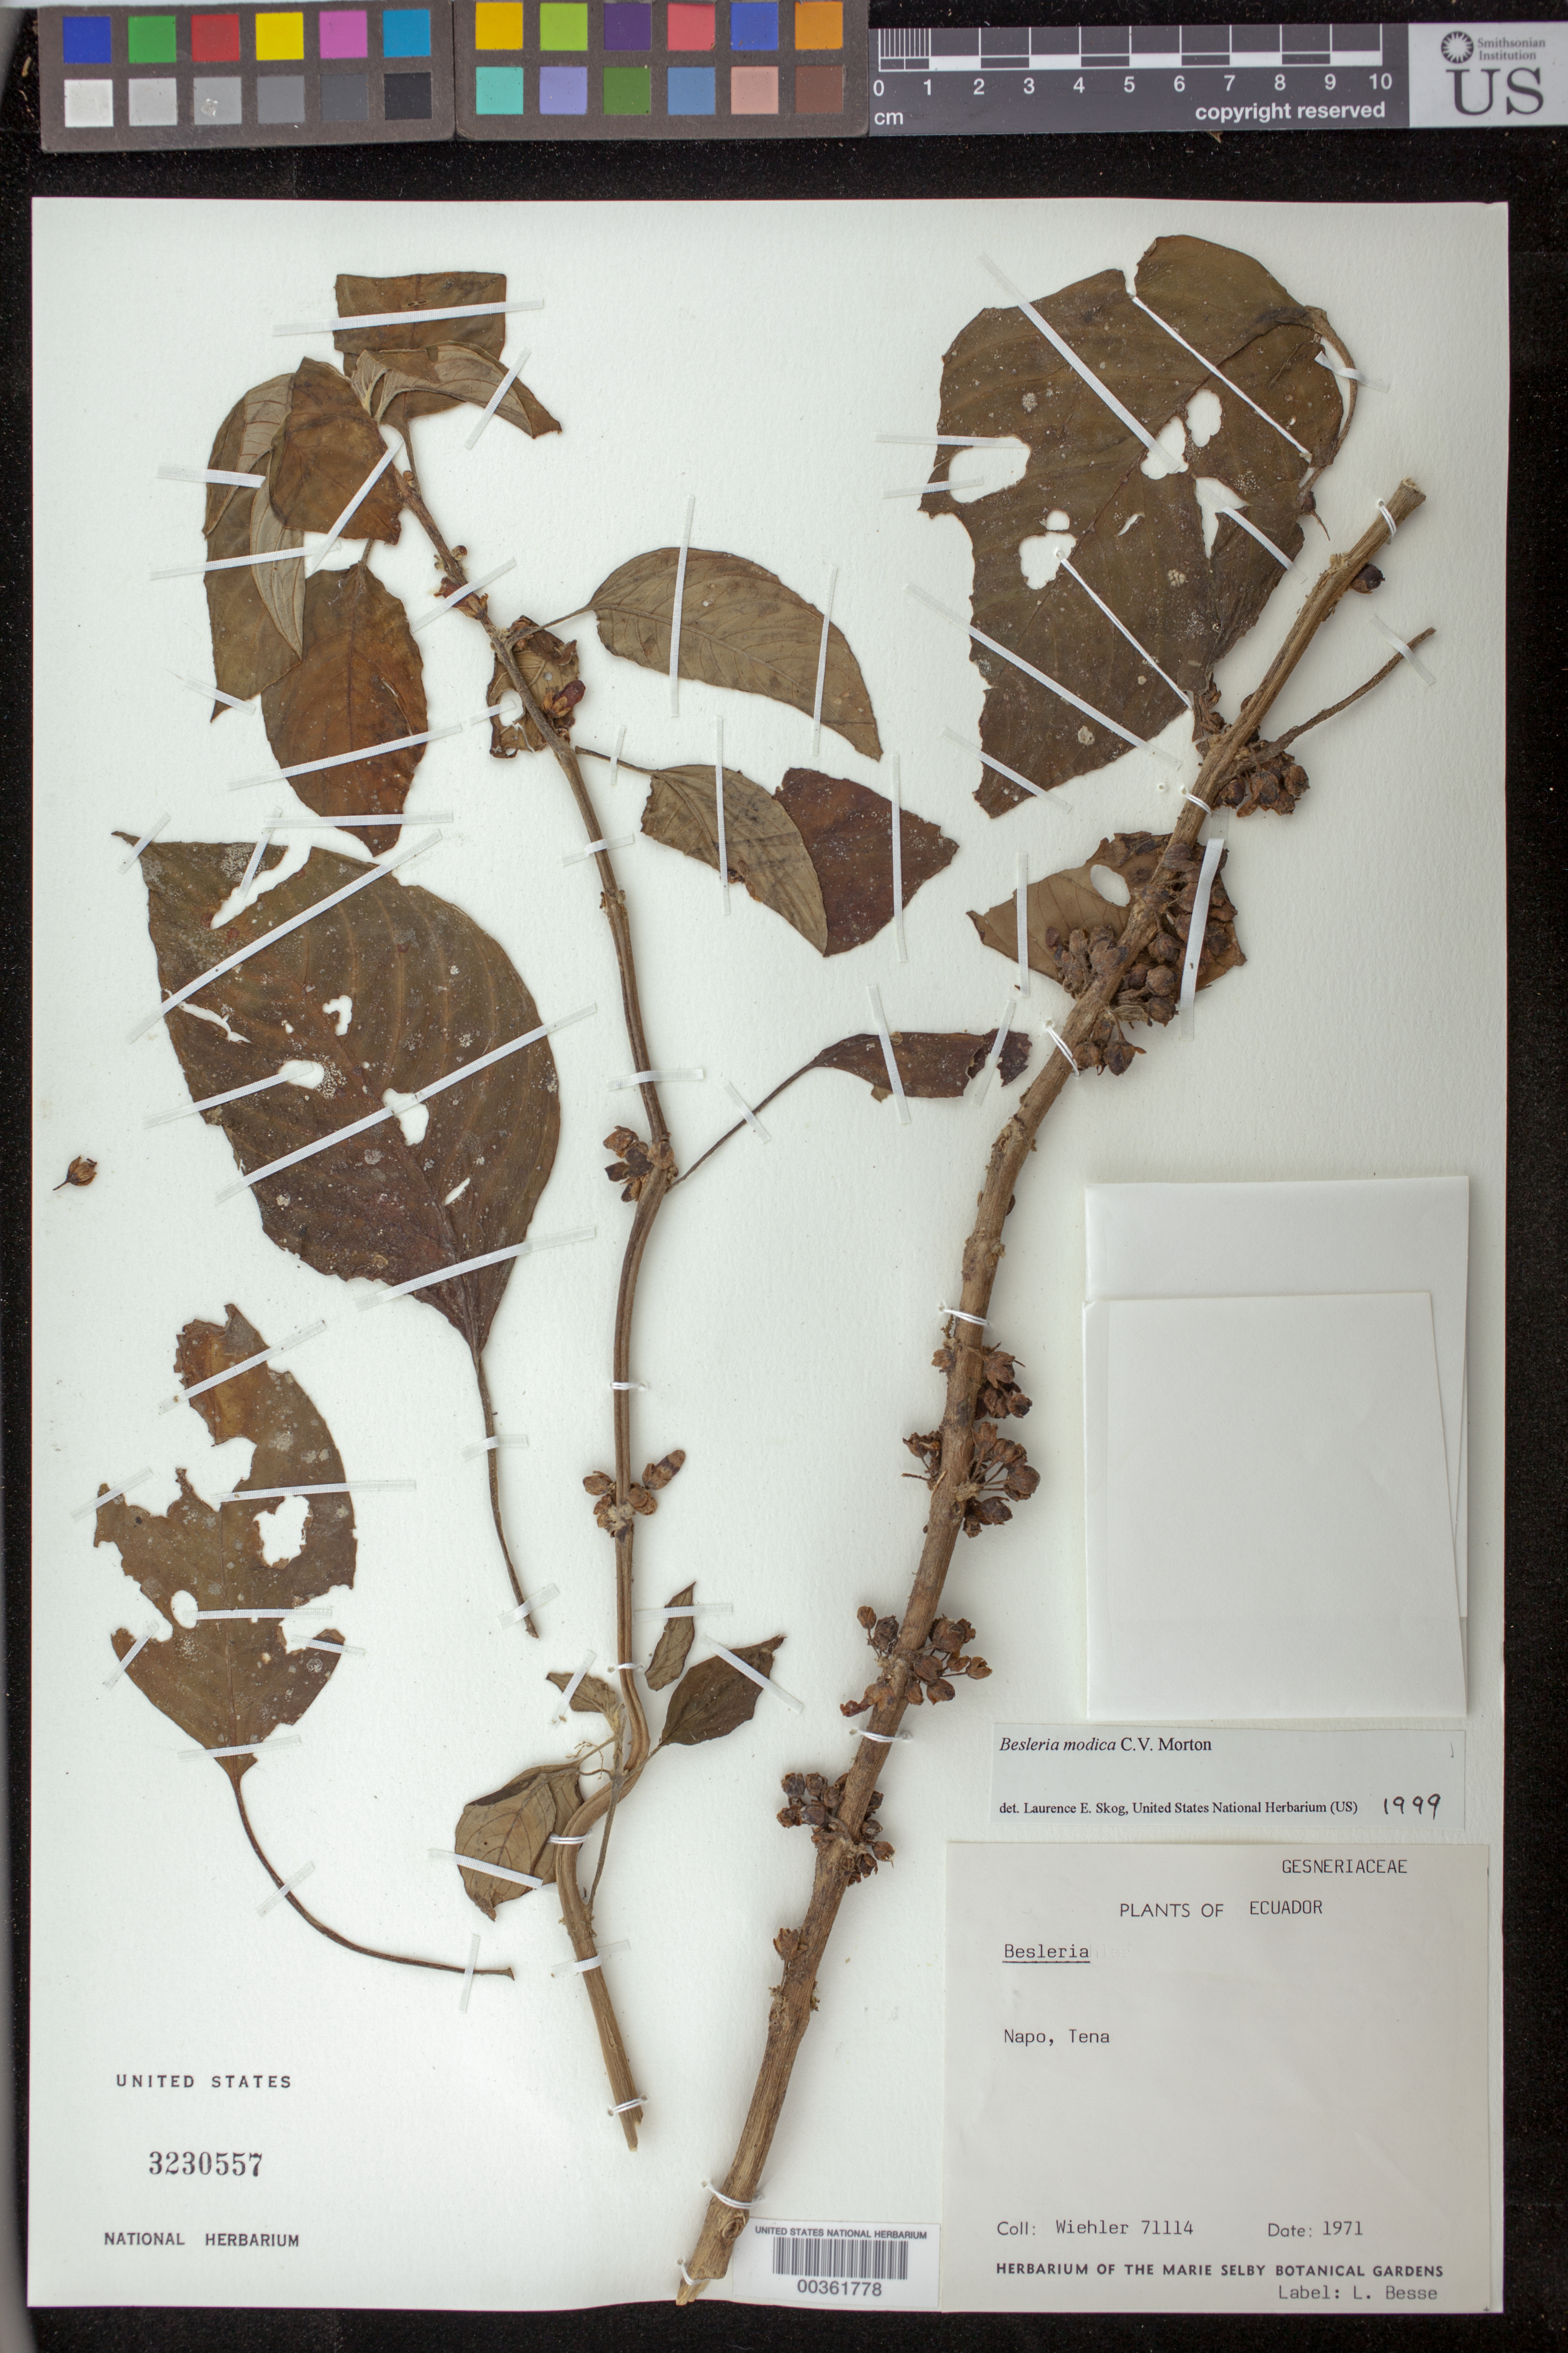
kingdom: Plantae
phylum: Tracheophyta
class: Magnoliopsida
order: Lamiales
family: Gesneriaceae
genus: Besleria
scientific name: Besleria modica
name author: C.V. Morton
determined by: Skog, Laurence E.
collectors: H. J. Wiehler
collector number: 71114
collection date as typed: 1971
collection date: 1971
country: Ecuador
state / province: Napo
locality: Tena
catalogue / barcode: US 3230557